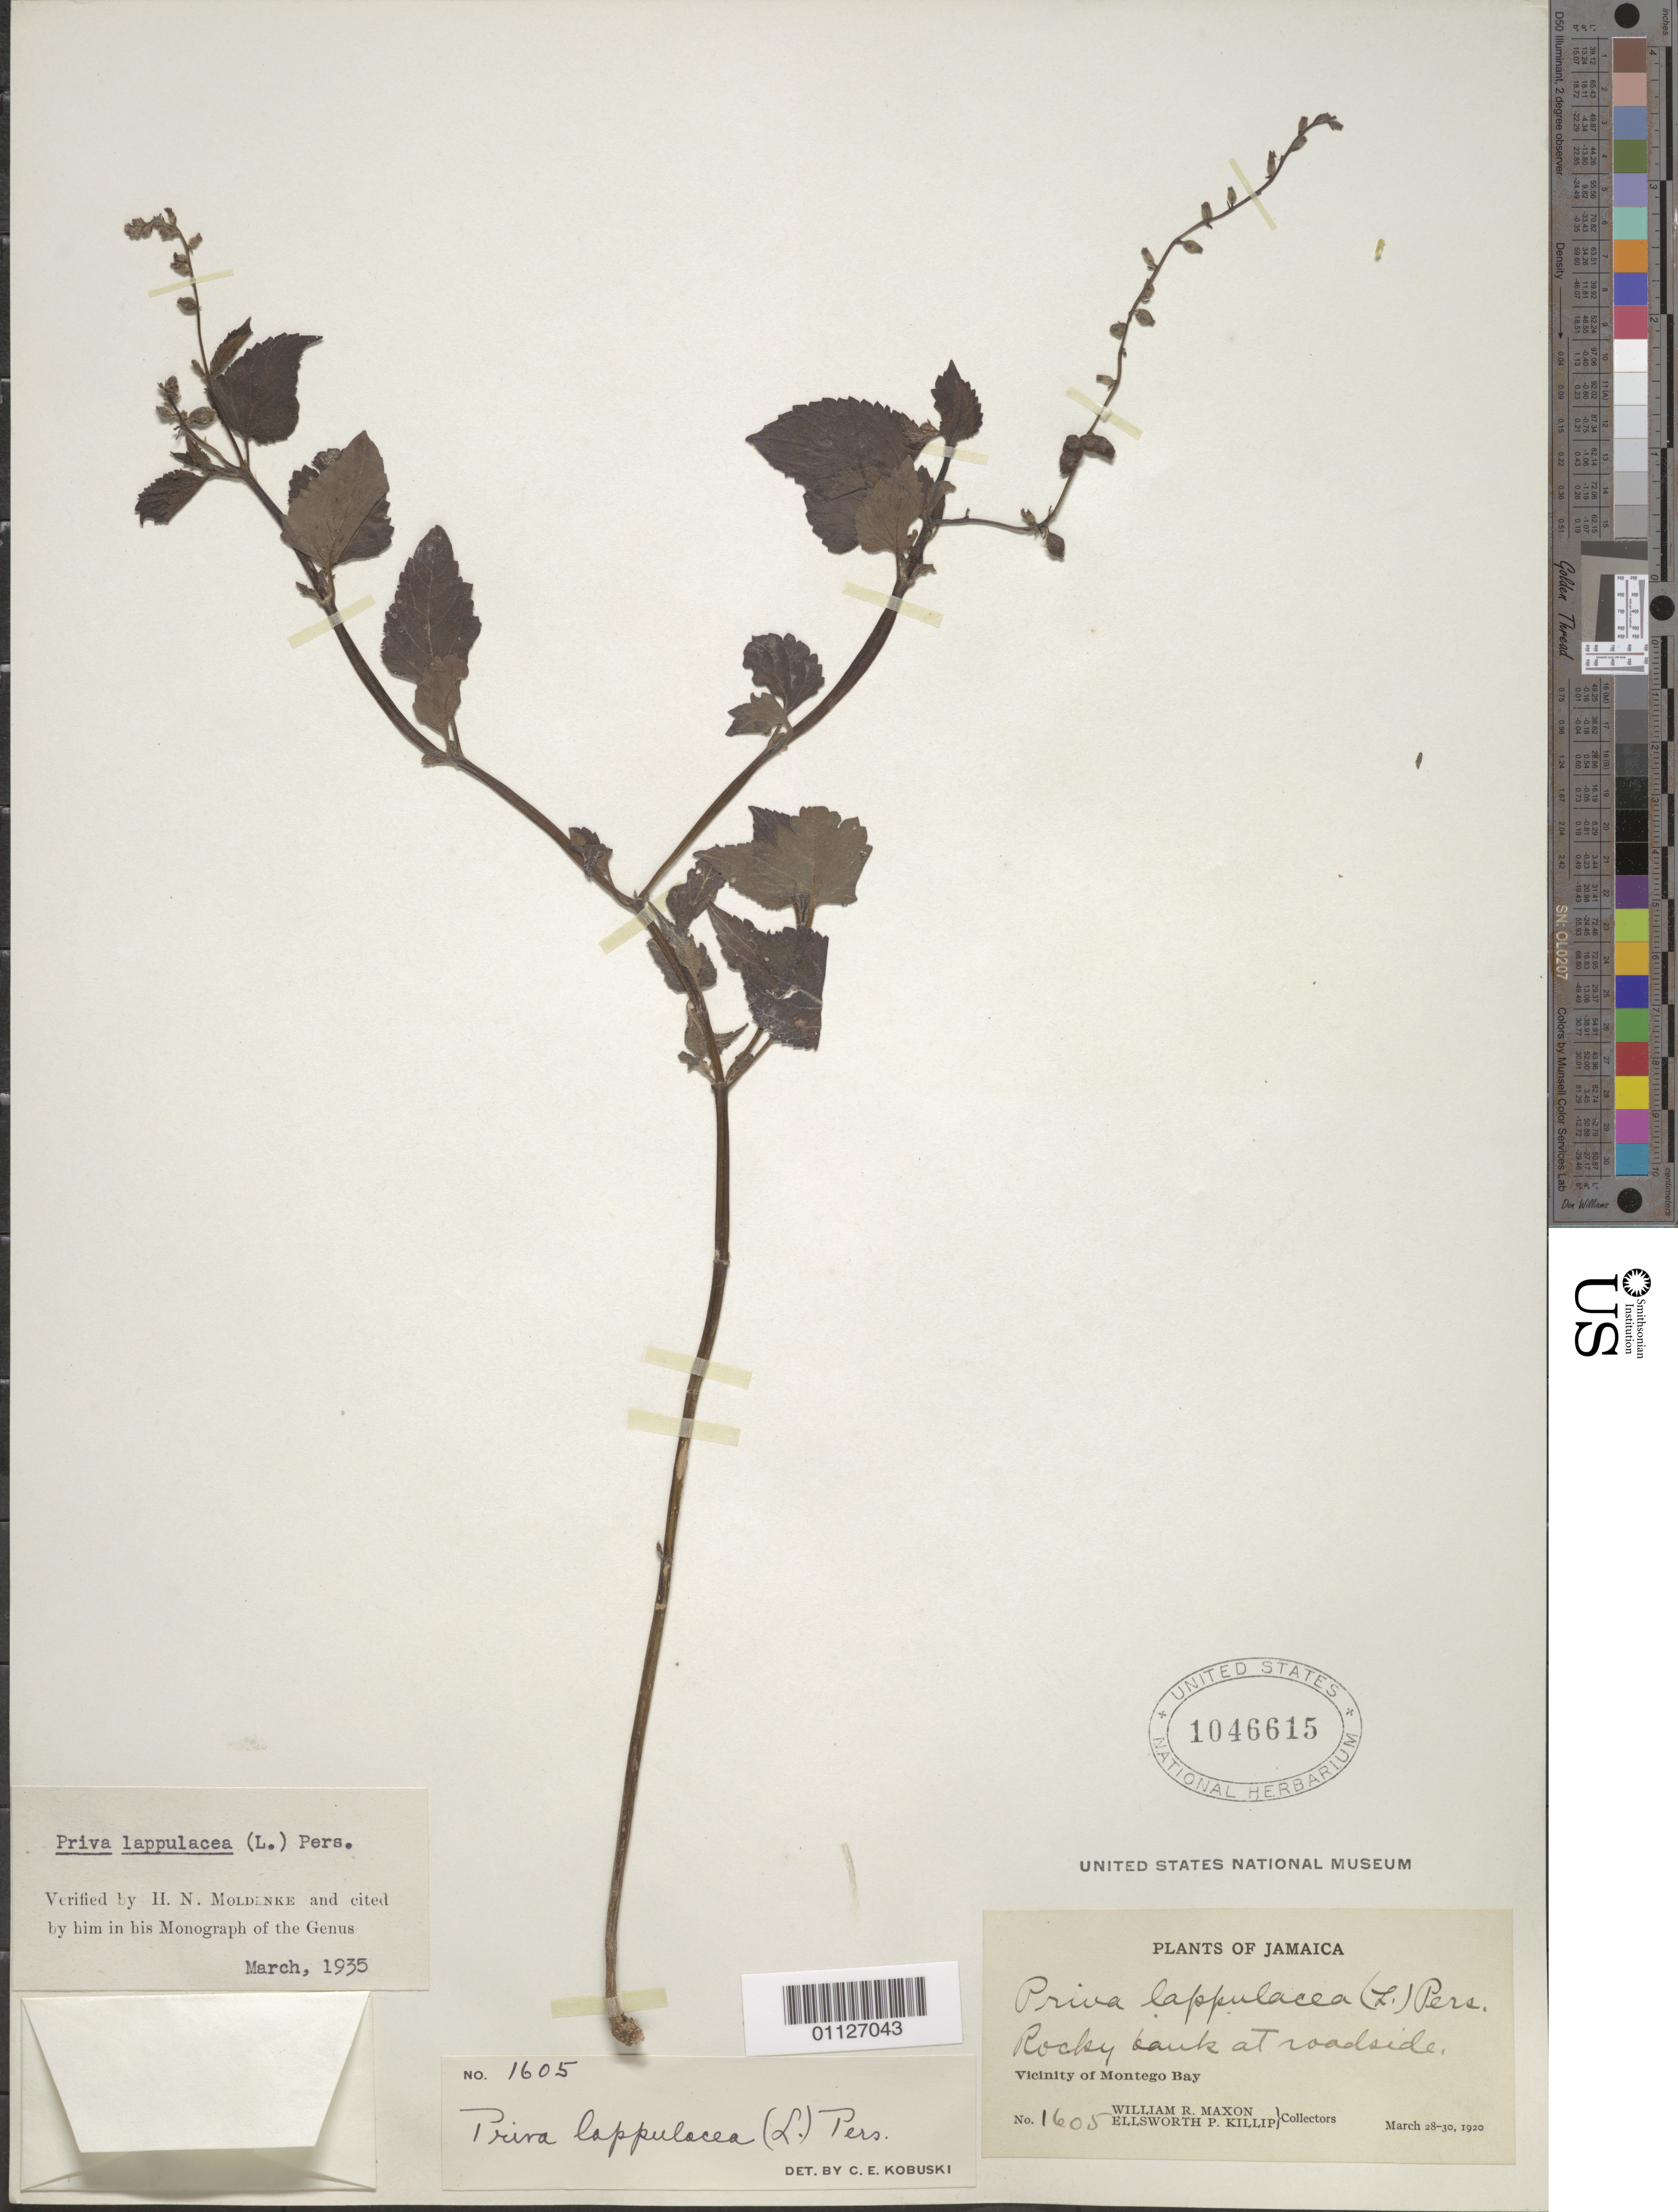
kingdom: Plantae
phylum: Tracheophyta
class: Magnoliopsida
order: Lamiales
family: Verbenaceae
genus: Priva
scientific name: Priva lappulacea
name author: (L.) Pers.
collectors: W. R. Maxon & E. P. Killip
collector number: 1605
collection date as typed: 28 Mar 1920 to 30 Mar 1930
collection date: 1920-03-28/1930-03-30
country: Jamaica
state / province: Saint James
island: Jamaica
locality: Rocky bank at roadside, vicinity of Montego Bay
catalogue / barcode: US 1046615